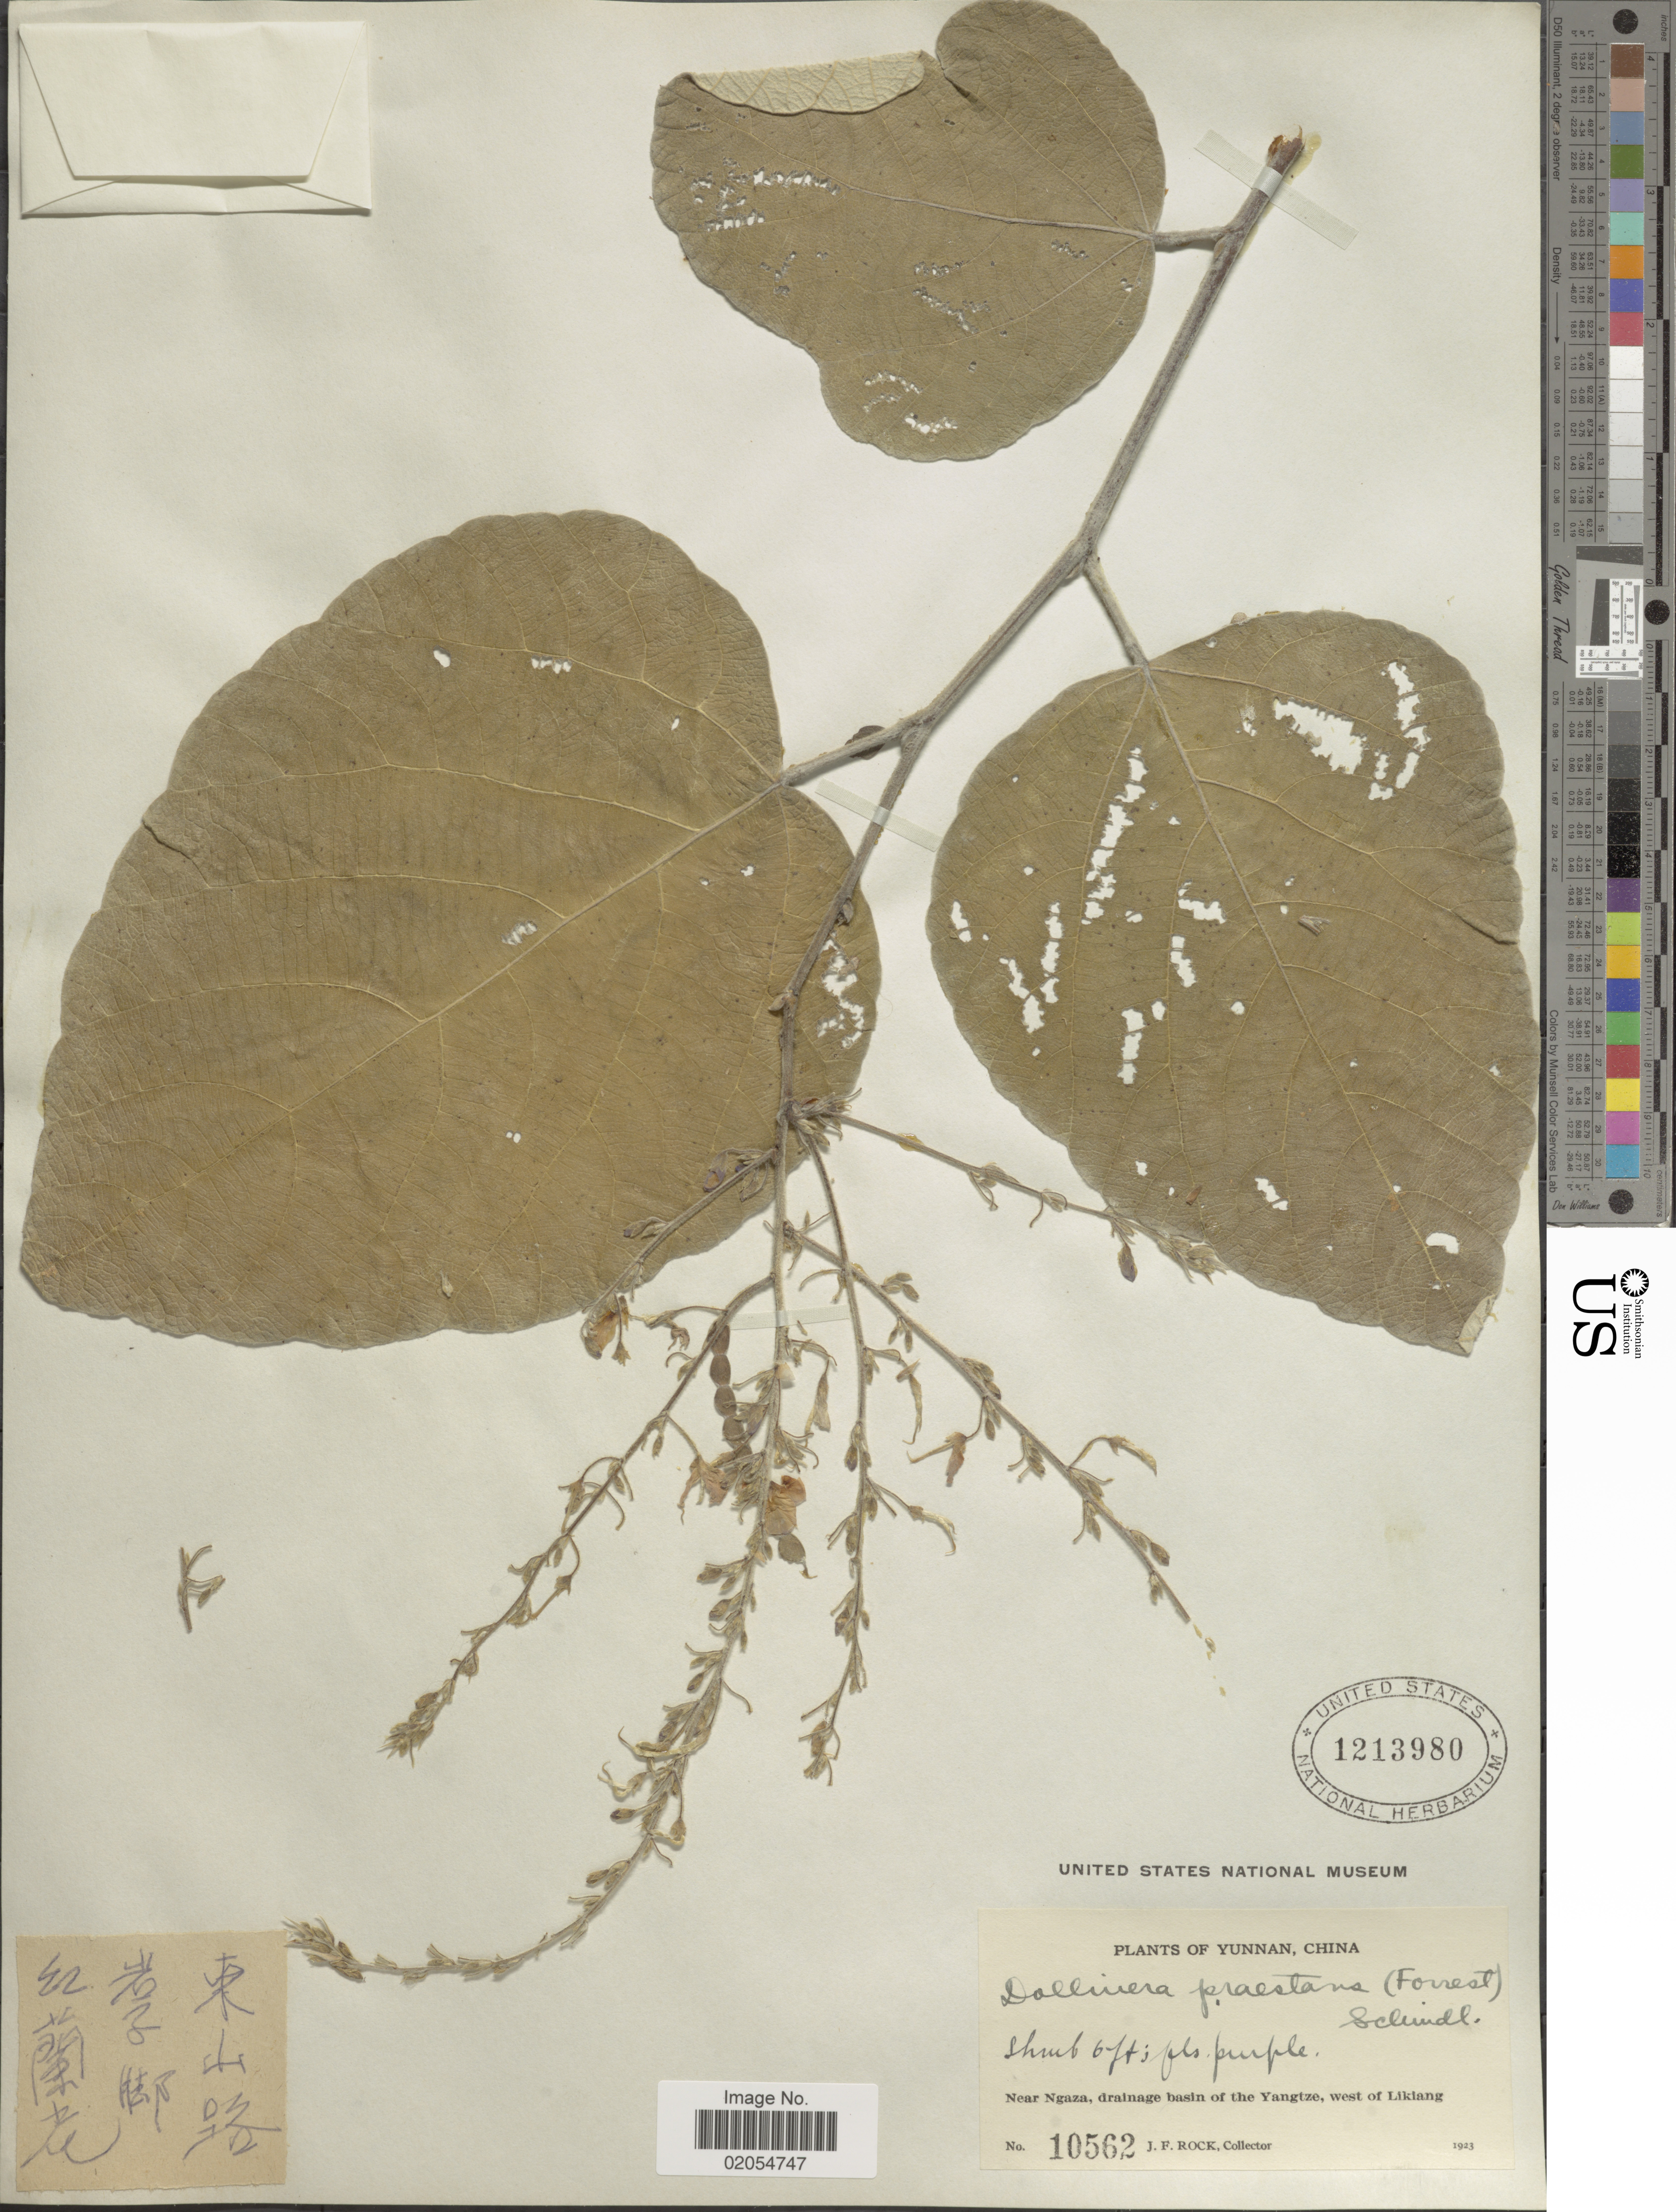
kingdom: Plantae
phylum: Tracheophyta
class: Magnoliopsida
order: Fabales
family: Fabaceae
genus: Sunhangia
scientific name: Sunhangia yunnanensis var. praestans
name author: (Forrest ex W.W. Sm.) H. Ohashi & K. Ohashi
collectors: J. Rock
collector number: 10562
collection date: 1923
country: China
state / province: Yunnan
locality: Near Ngaza, drainage basin of the Yangtze, west of Likiang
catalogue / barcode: US 1213980